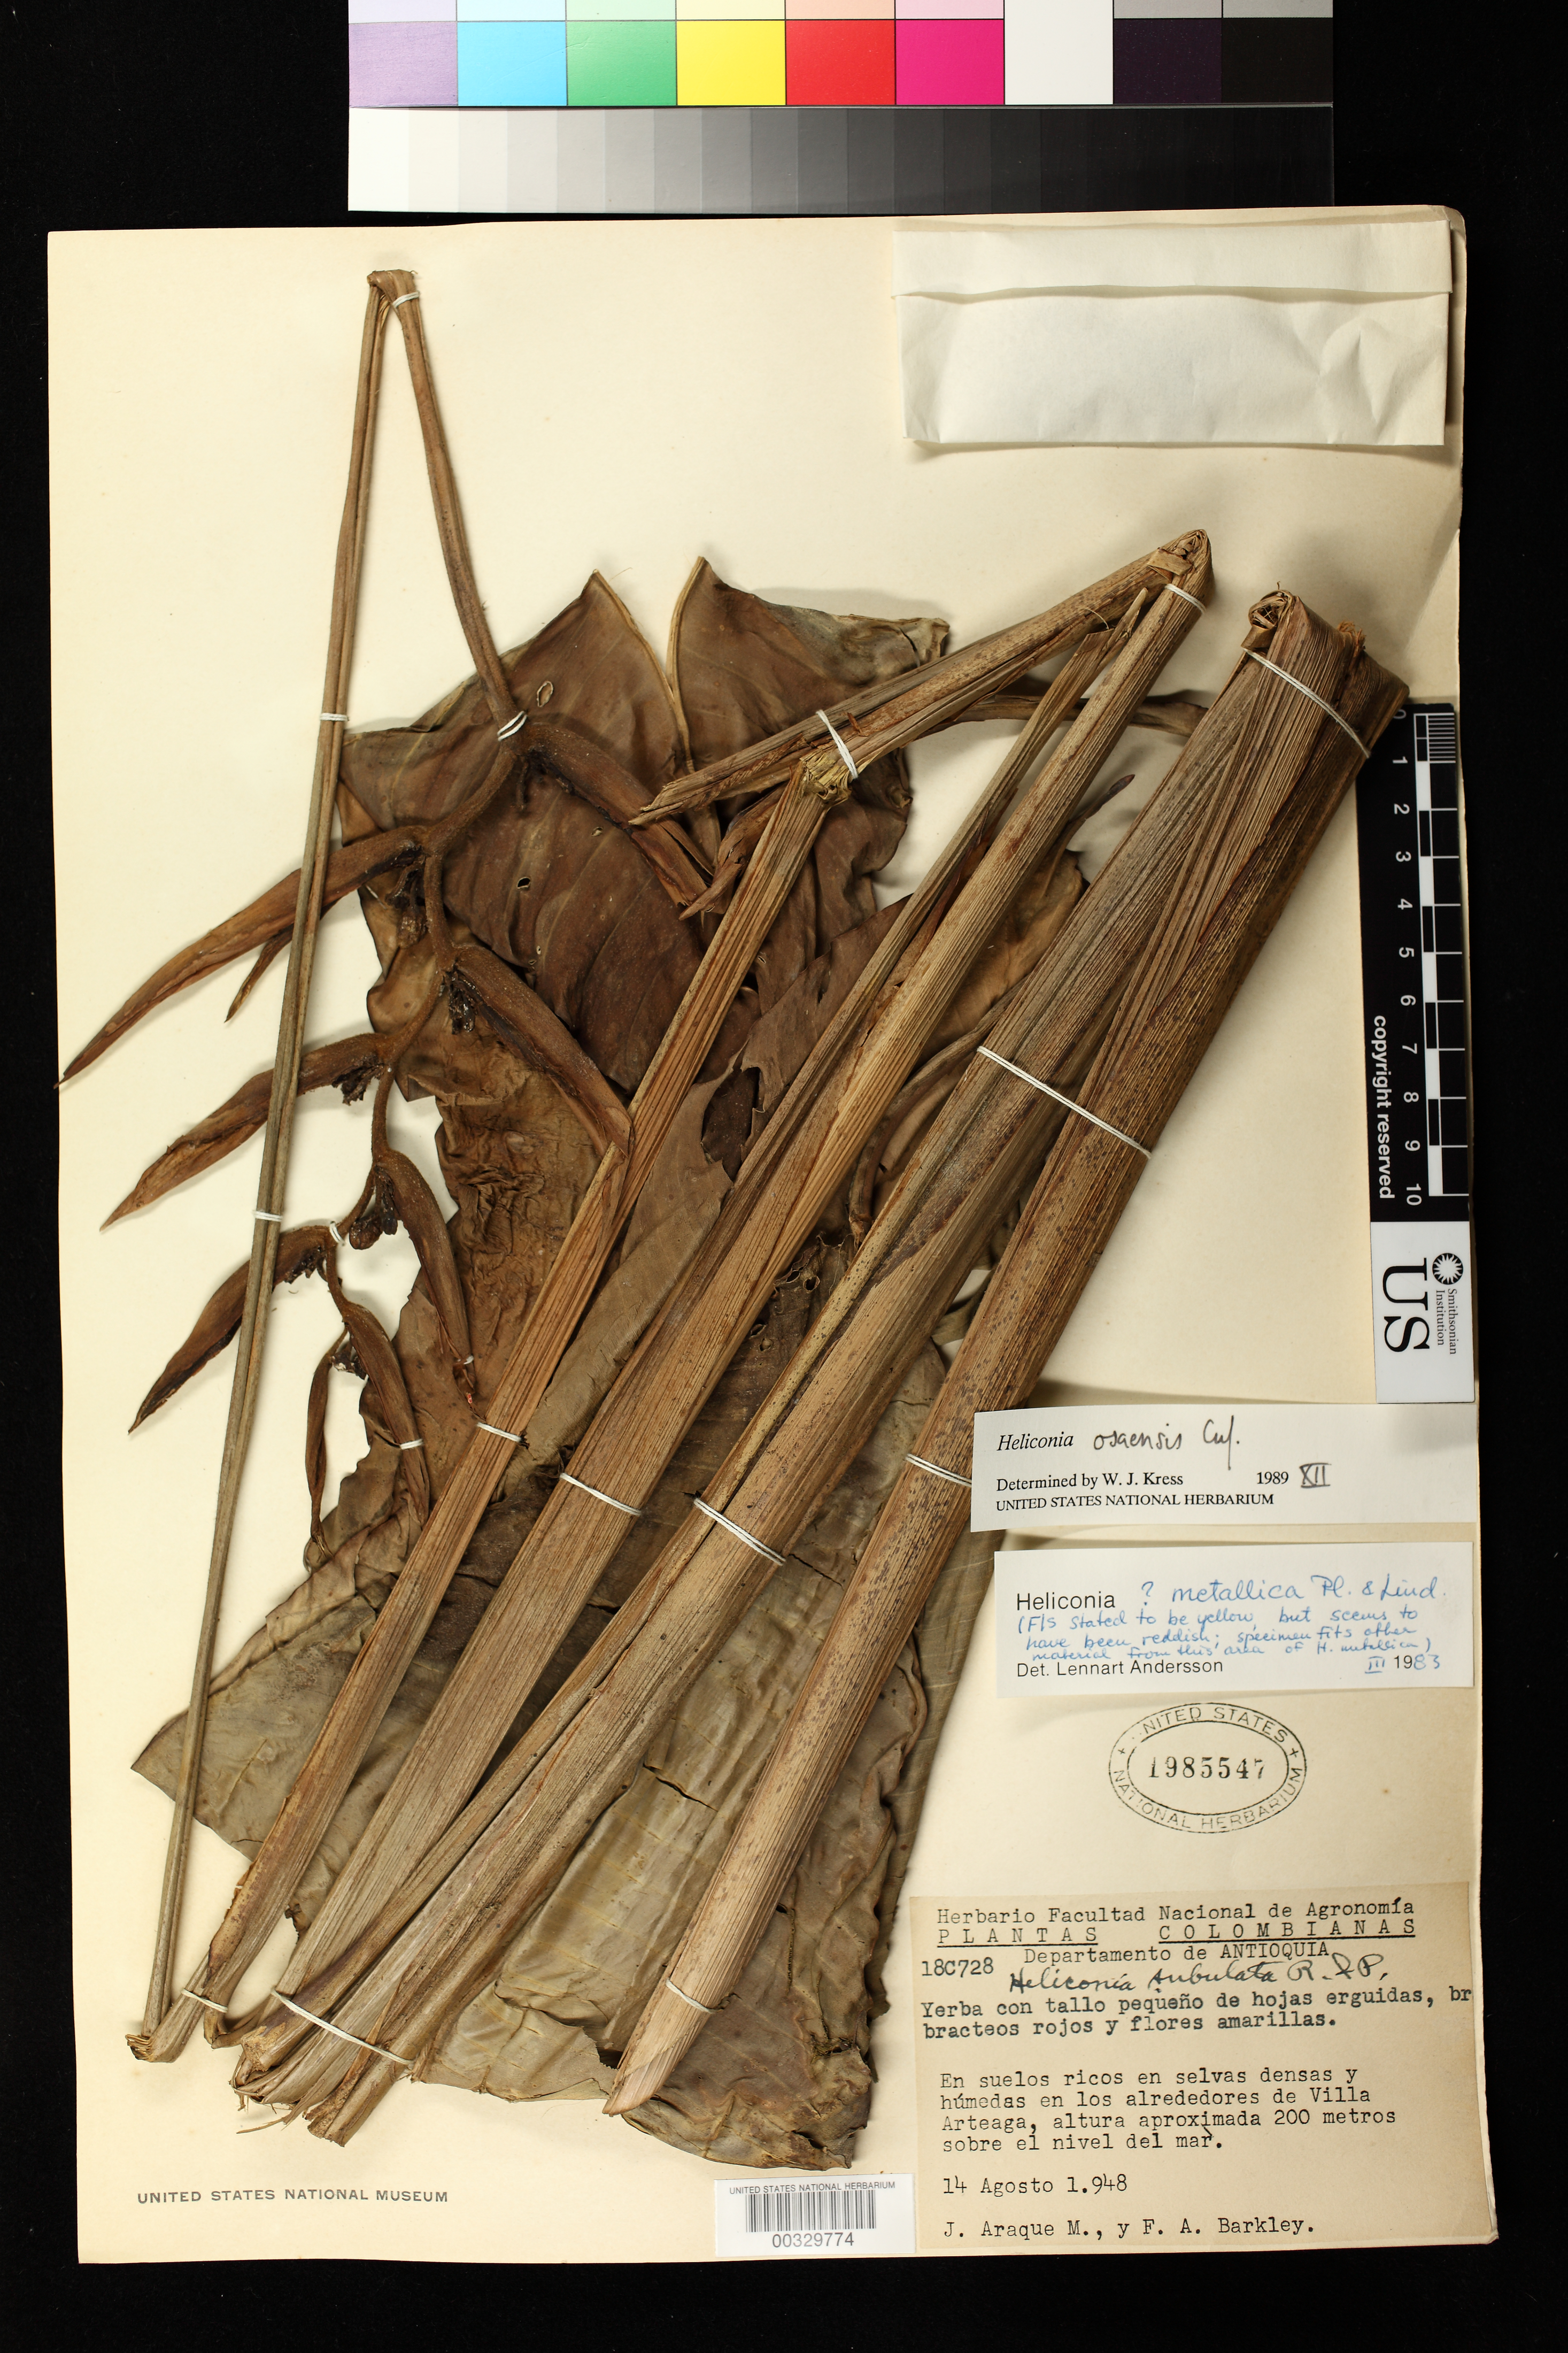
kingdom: Plantae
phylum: Tracheophyta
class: Liliopsida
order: Zingiberales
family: Heliconiaceae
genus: Heliconia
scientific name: Heliconia osaensis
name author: Cufod.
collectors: J. Araque Molina & F. A. Barkley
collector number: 18c728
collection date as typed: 14 Aug 1948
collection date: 1948-08-14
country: Colombia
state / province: Antioquia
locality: Environs of Villa Arteaga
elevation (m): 200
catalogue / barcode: US 1985547